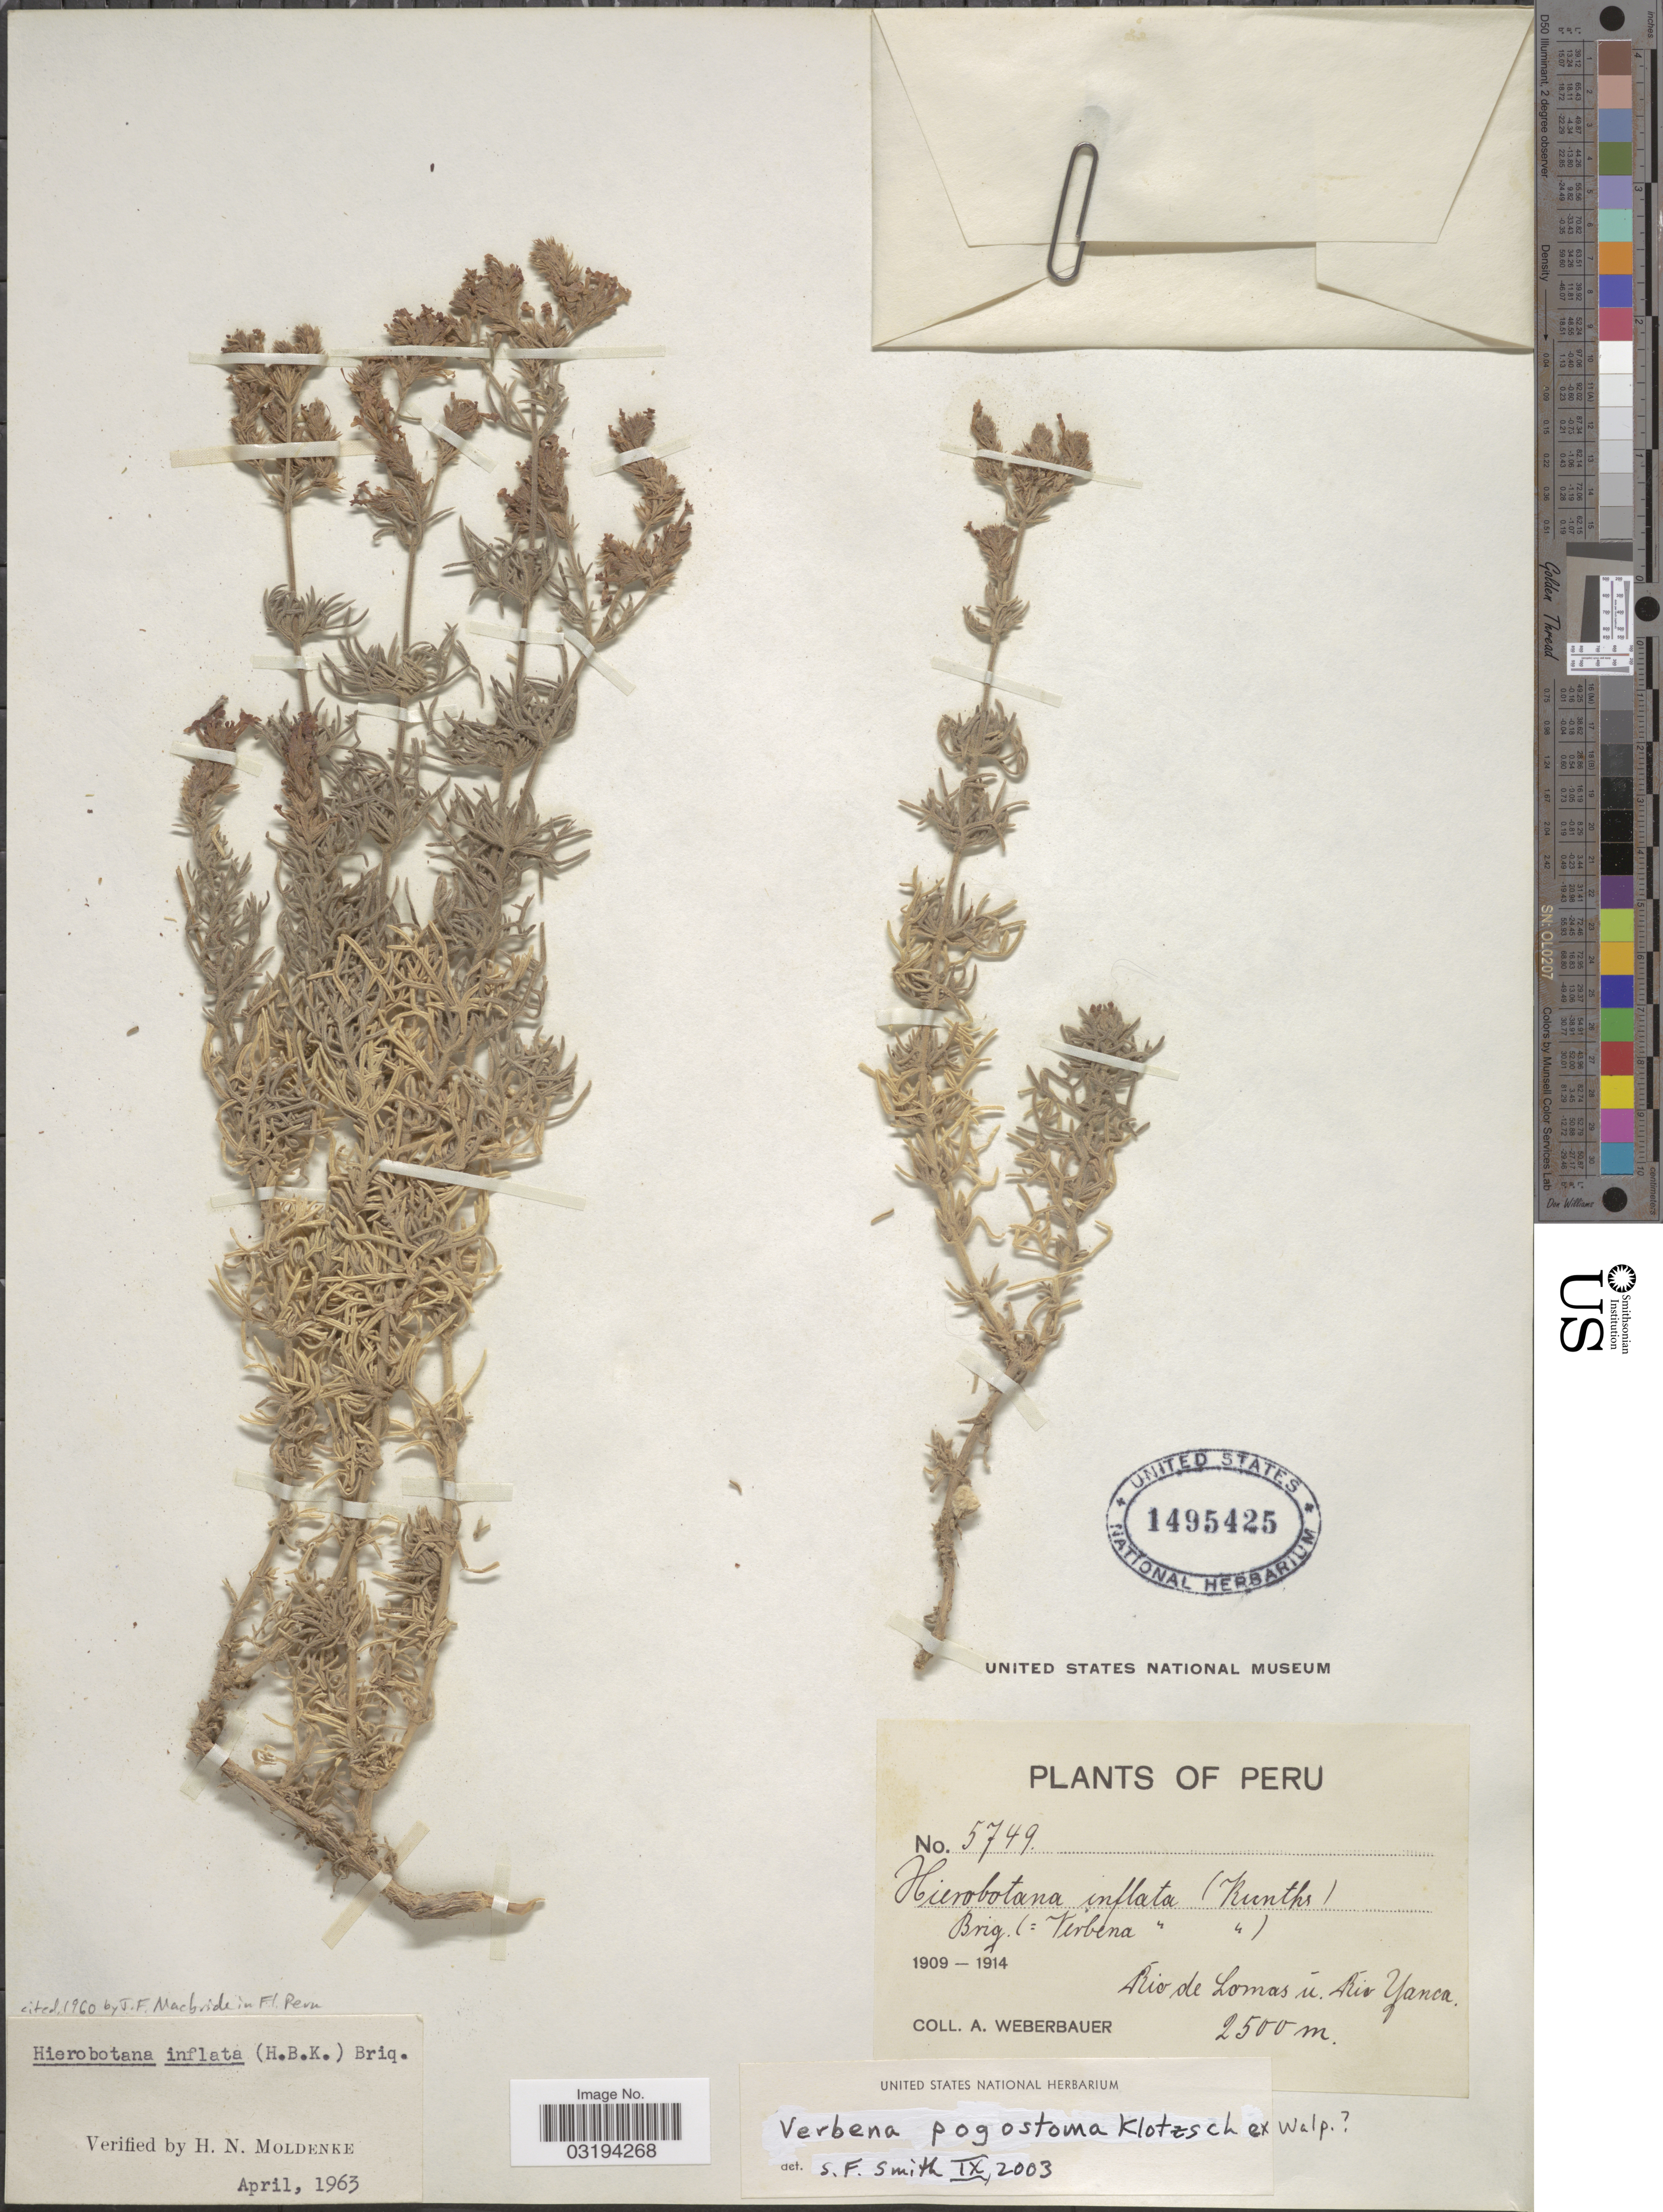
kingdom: Plantae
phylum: Tracheophyta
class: Magnoliopsida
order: Lamiales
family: Verbenaceae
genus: Verbena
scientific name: Verbena pogostoma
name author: Klotzsch ex Walp.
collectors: A. Weberbauer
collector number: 5749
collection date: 1909/1914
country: Peru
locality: Río de Lomas ú Río Yanca.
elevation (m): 2500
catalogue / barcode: US 1495425